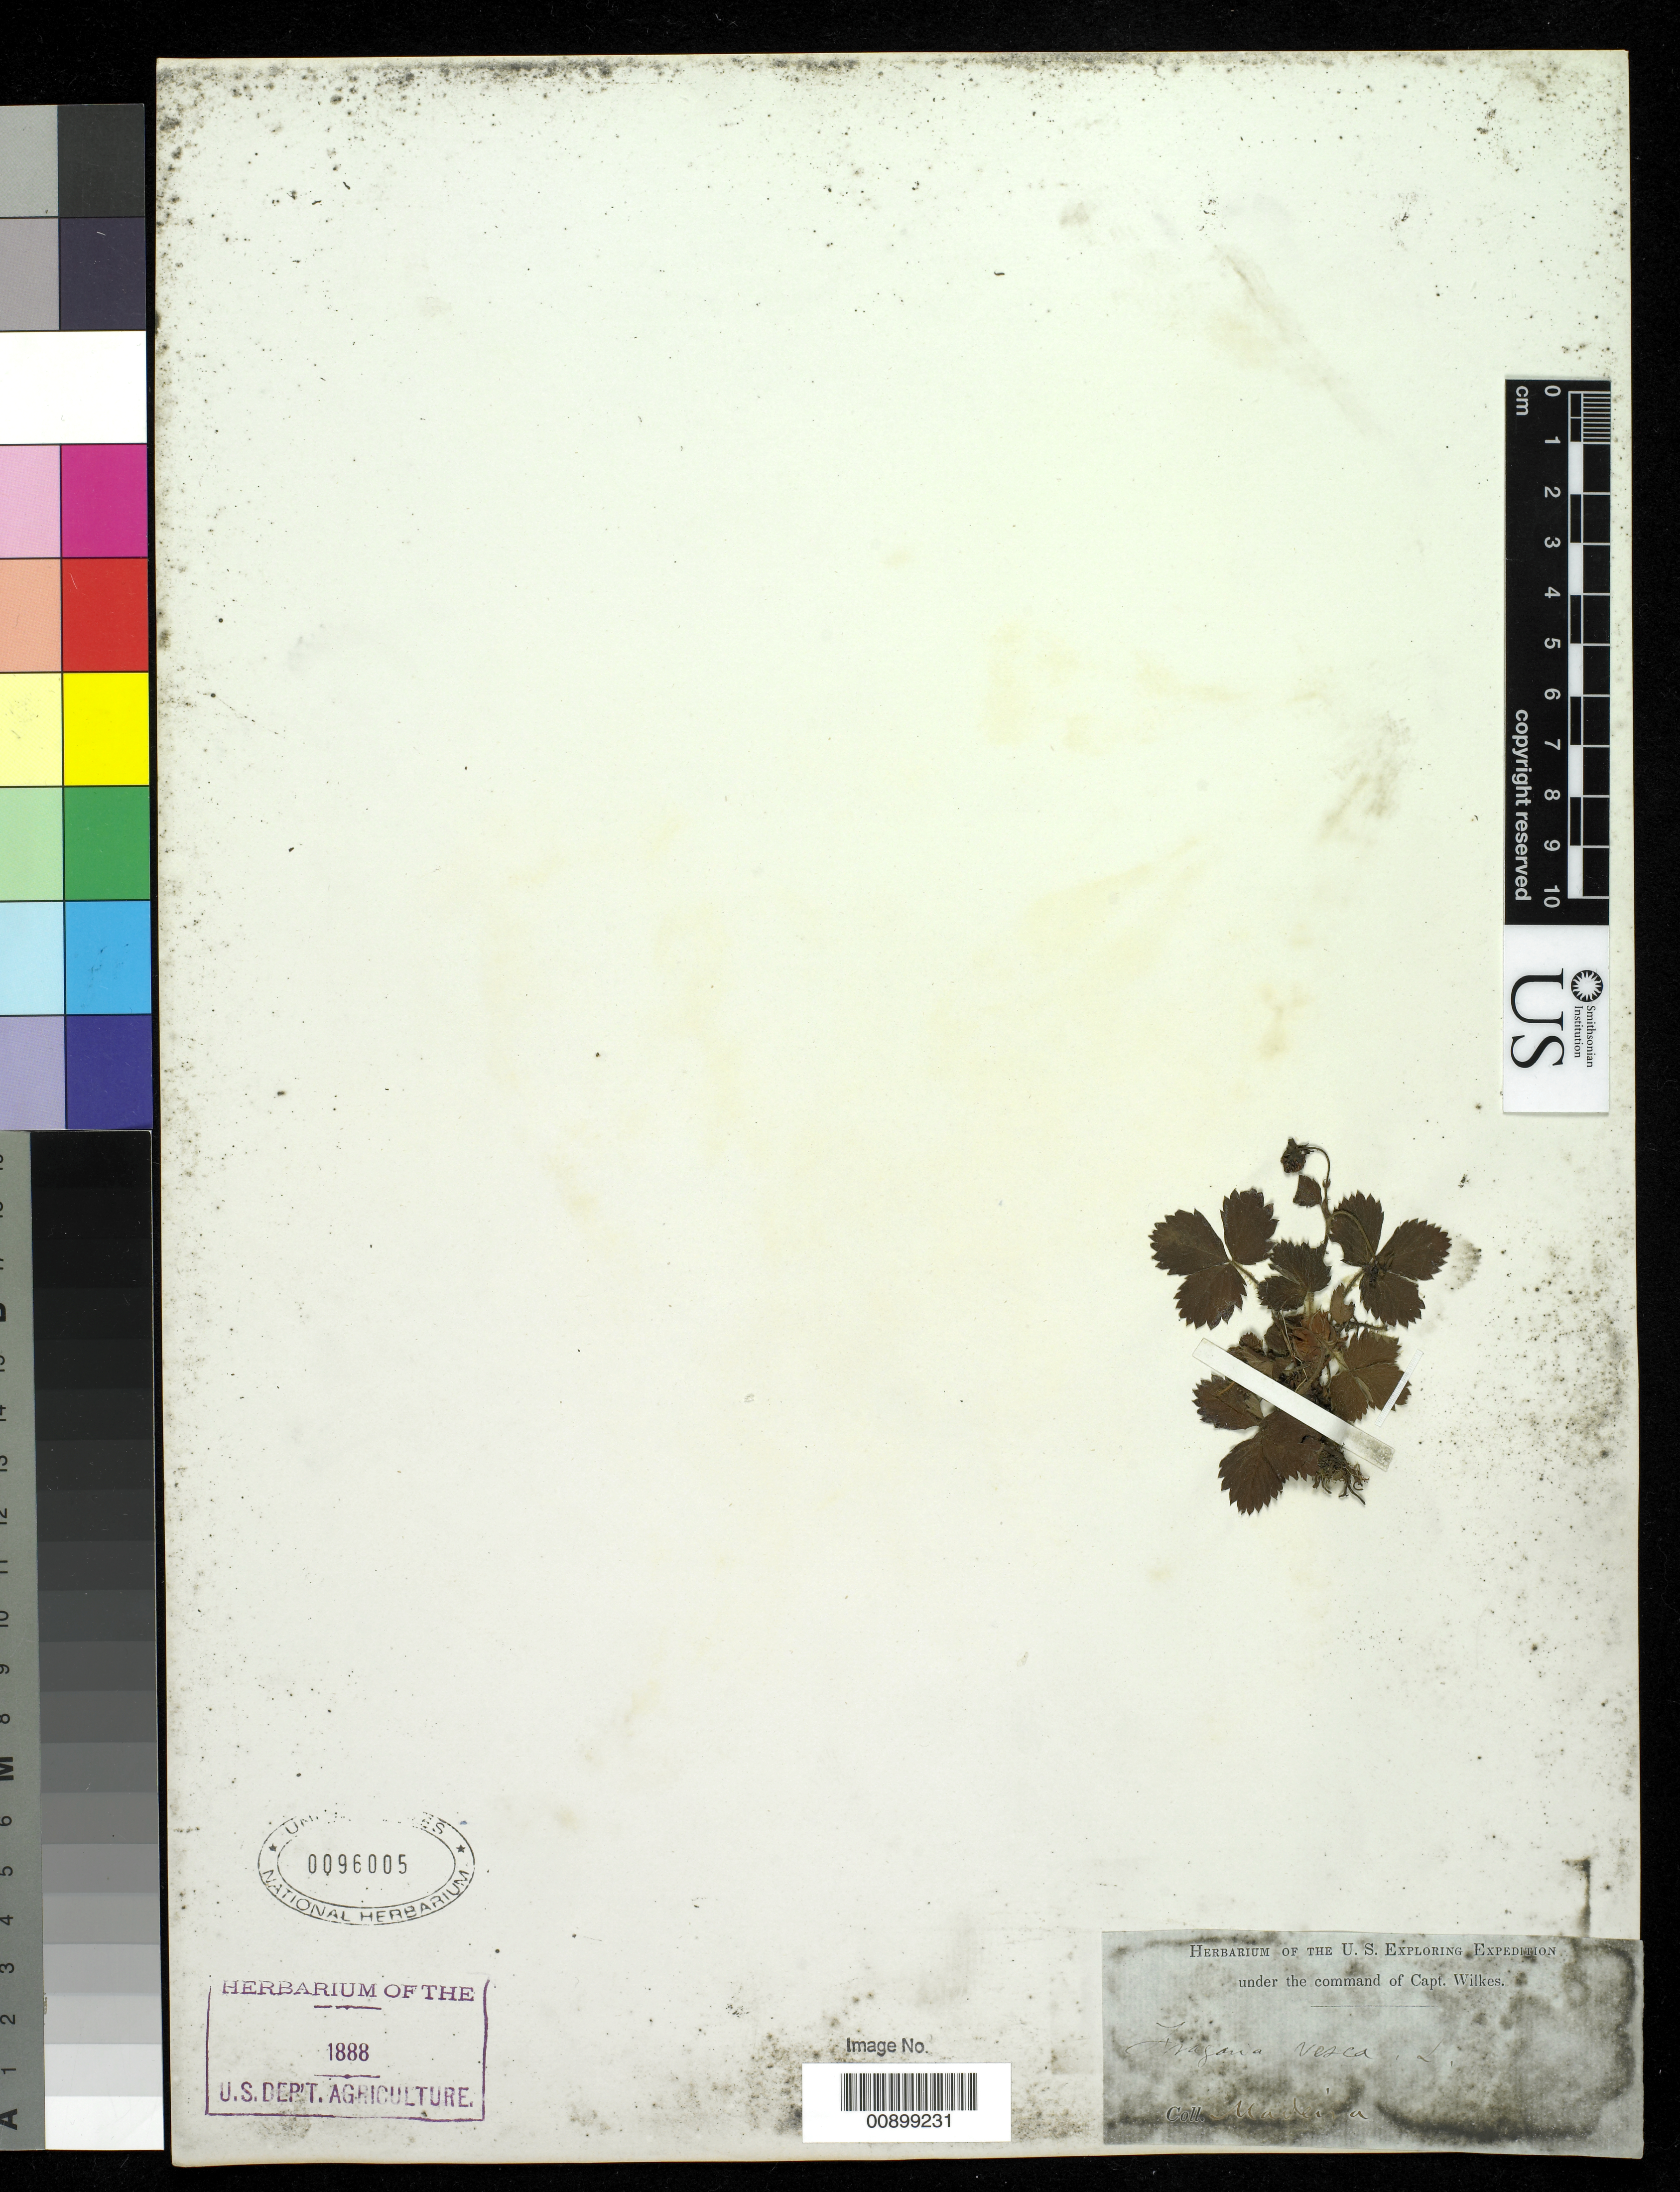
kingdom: Plantae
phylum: Tracheophyta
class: Magnoliopsida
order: Rosales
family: Rosaceae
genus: Fragaria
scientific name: Fragaria vesca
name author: L.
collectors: Wilkes Explor. Exped.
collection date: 1838/1842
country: Portugal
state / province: Madeira (Aut. Reg.)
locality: Madeira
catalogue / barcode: US 96005